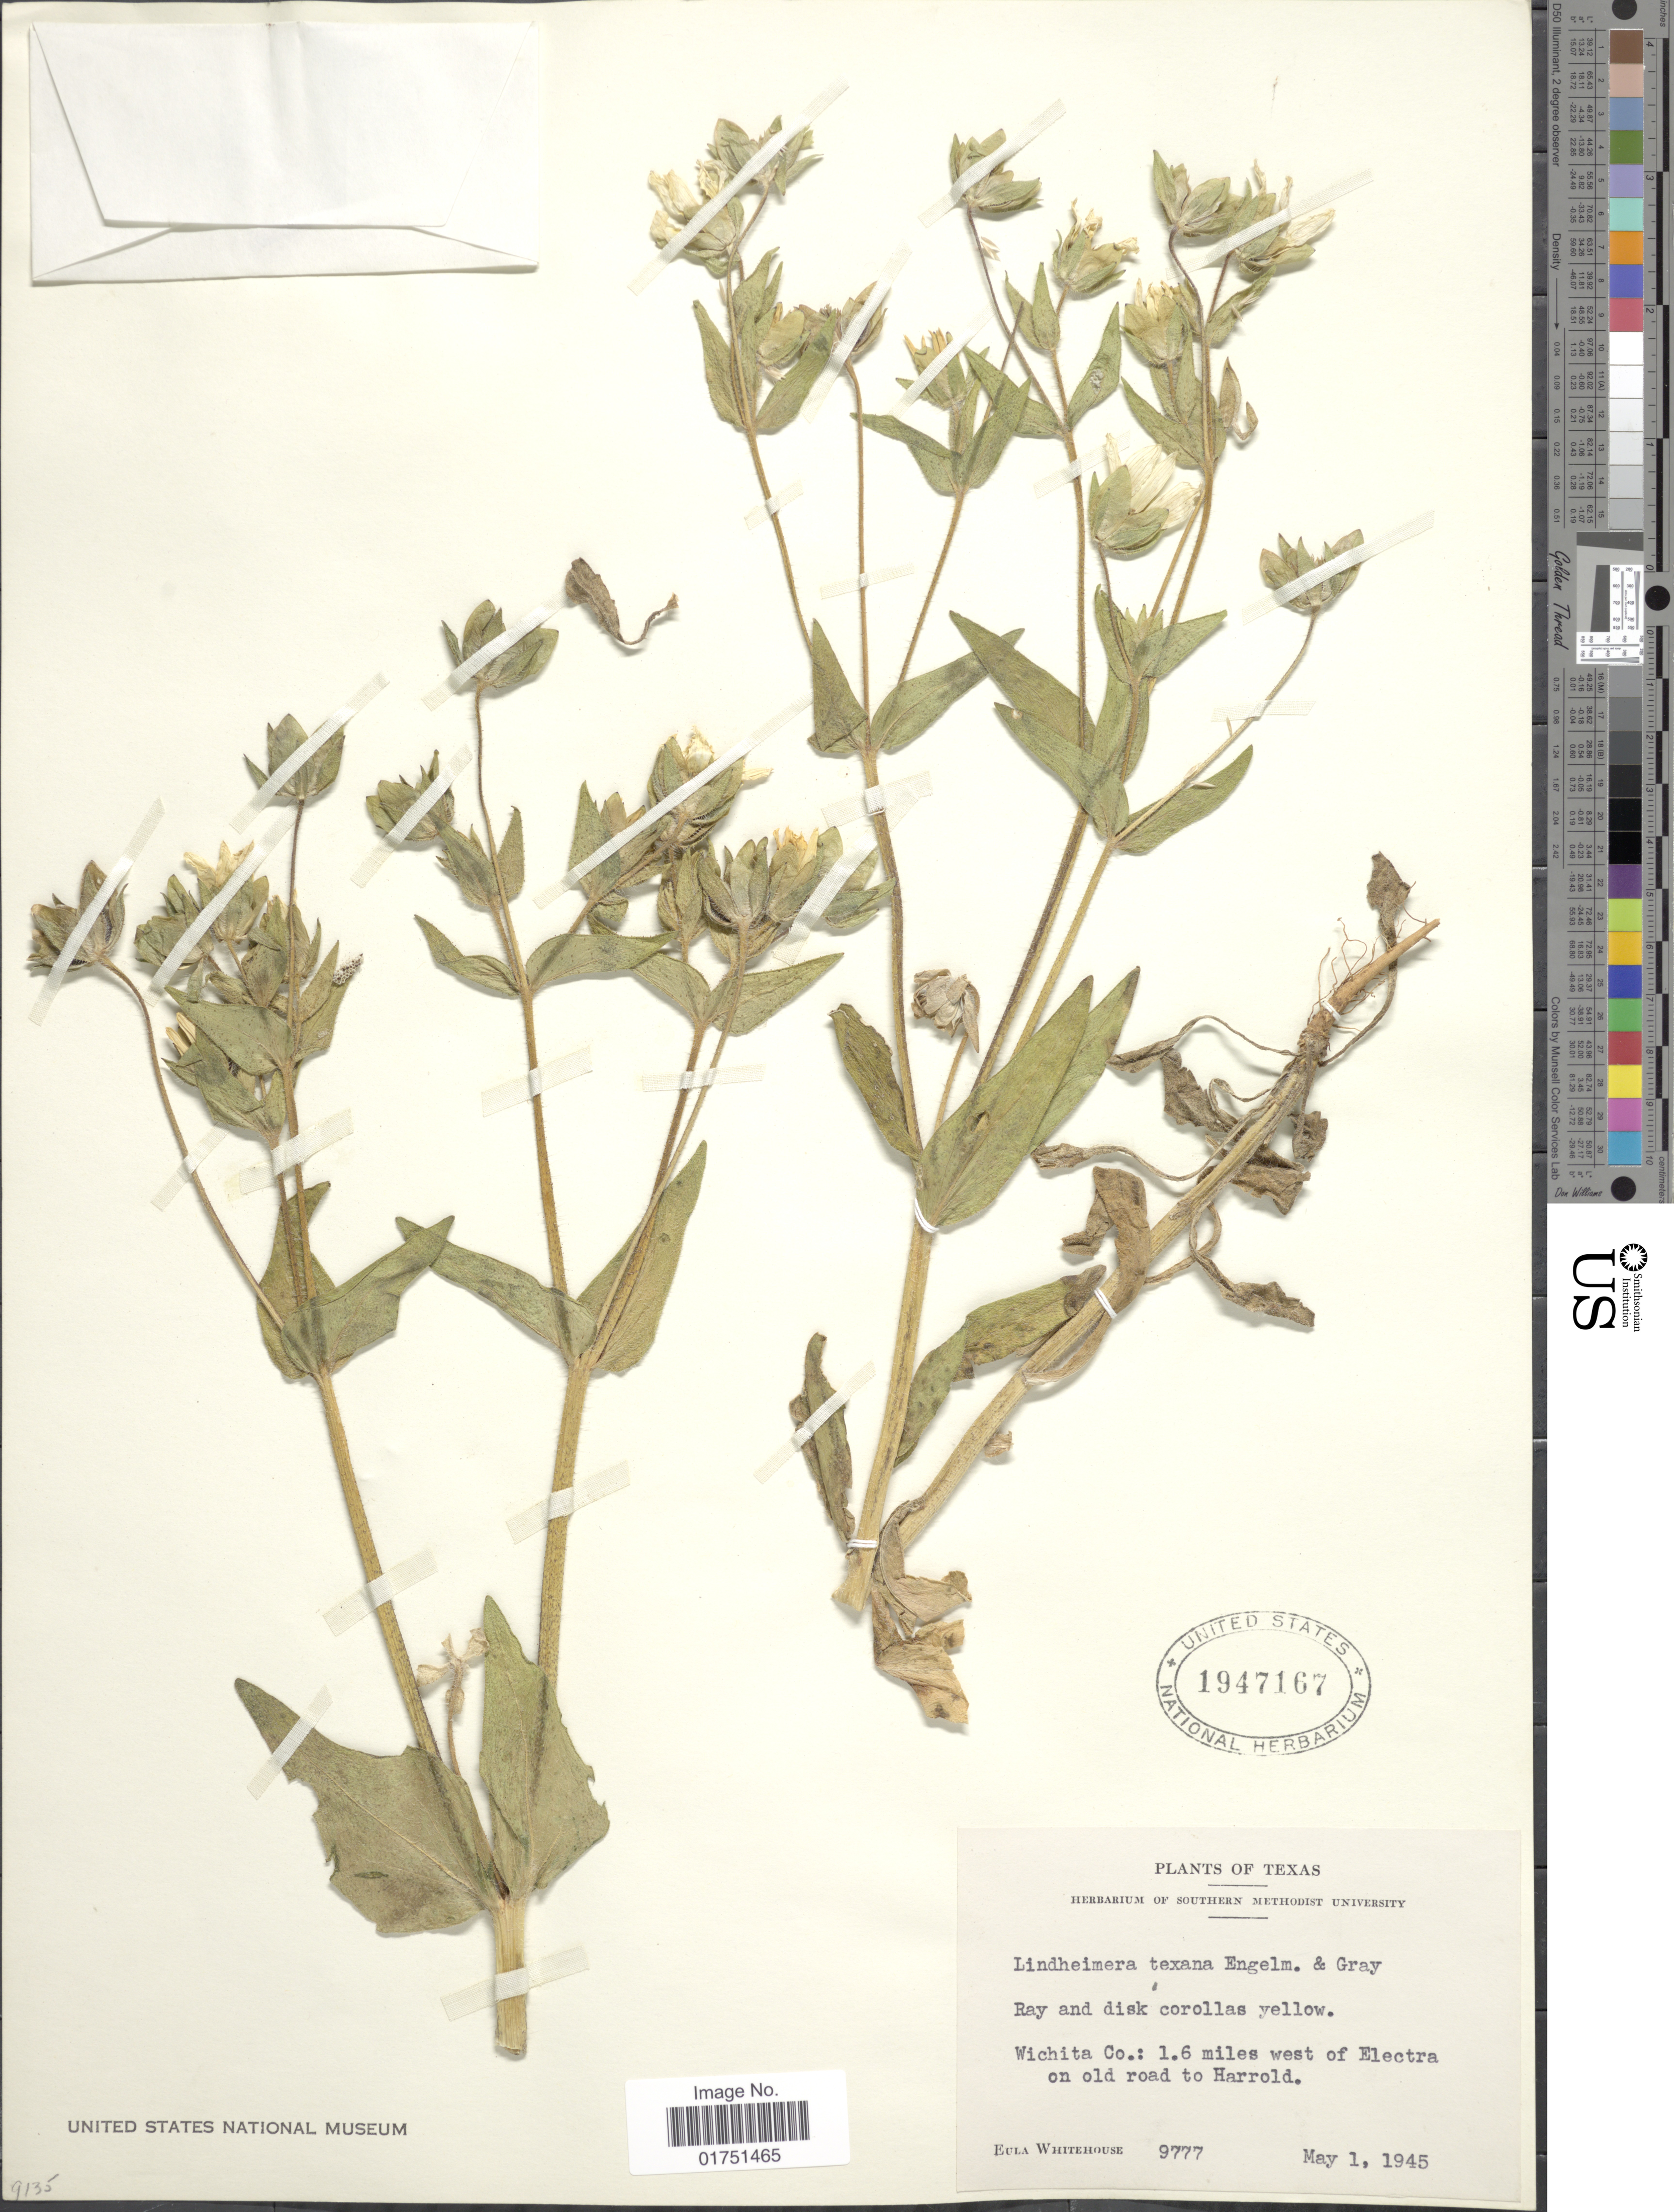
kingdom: Plantae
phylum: Tracheophyta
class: Magnoliopsida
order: Asterales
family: Asteraceae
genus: Lindheimera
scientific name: Lindheimera texana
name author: A. Gray & Engelm. in A. Gray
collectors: E. Whitehouse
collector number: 9777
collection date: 1945-05-01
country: United States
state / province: Texas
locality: Wichita Co.: 1.6 miles west of Electra on old road to Harrold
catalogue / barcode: US 1947167